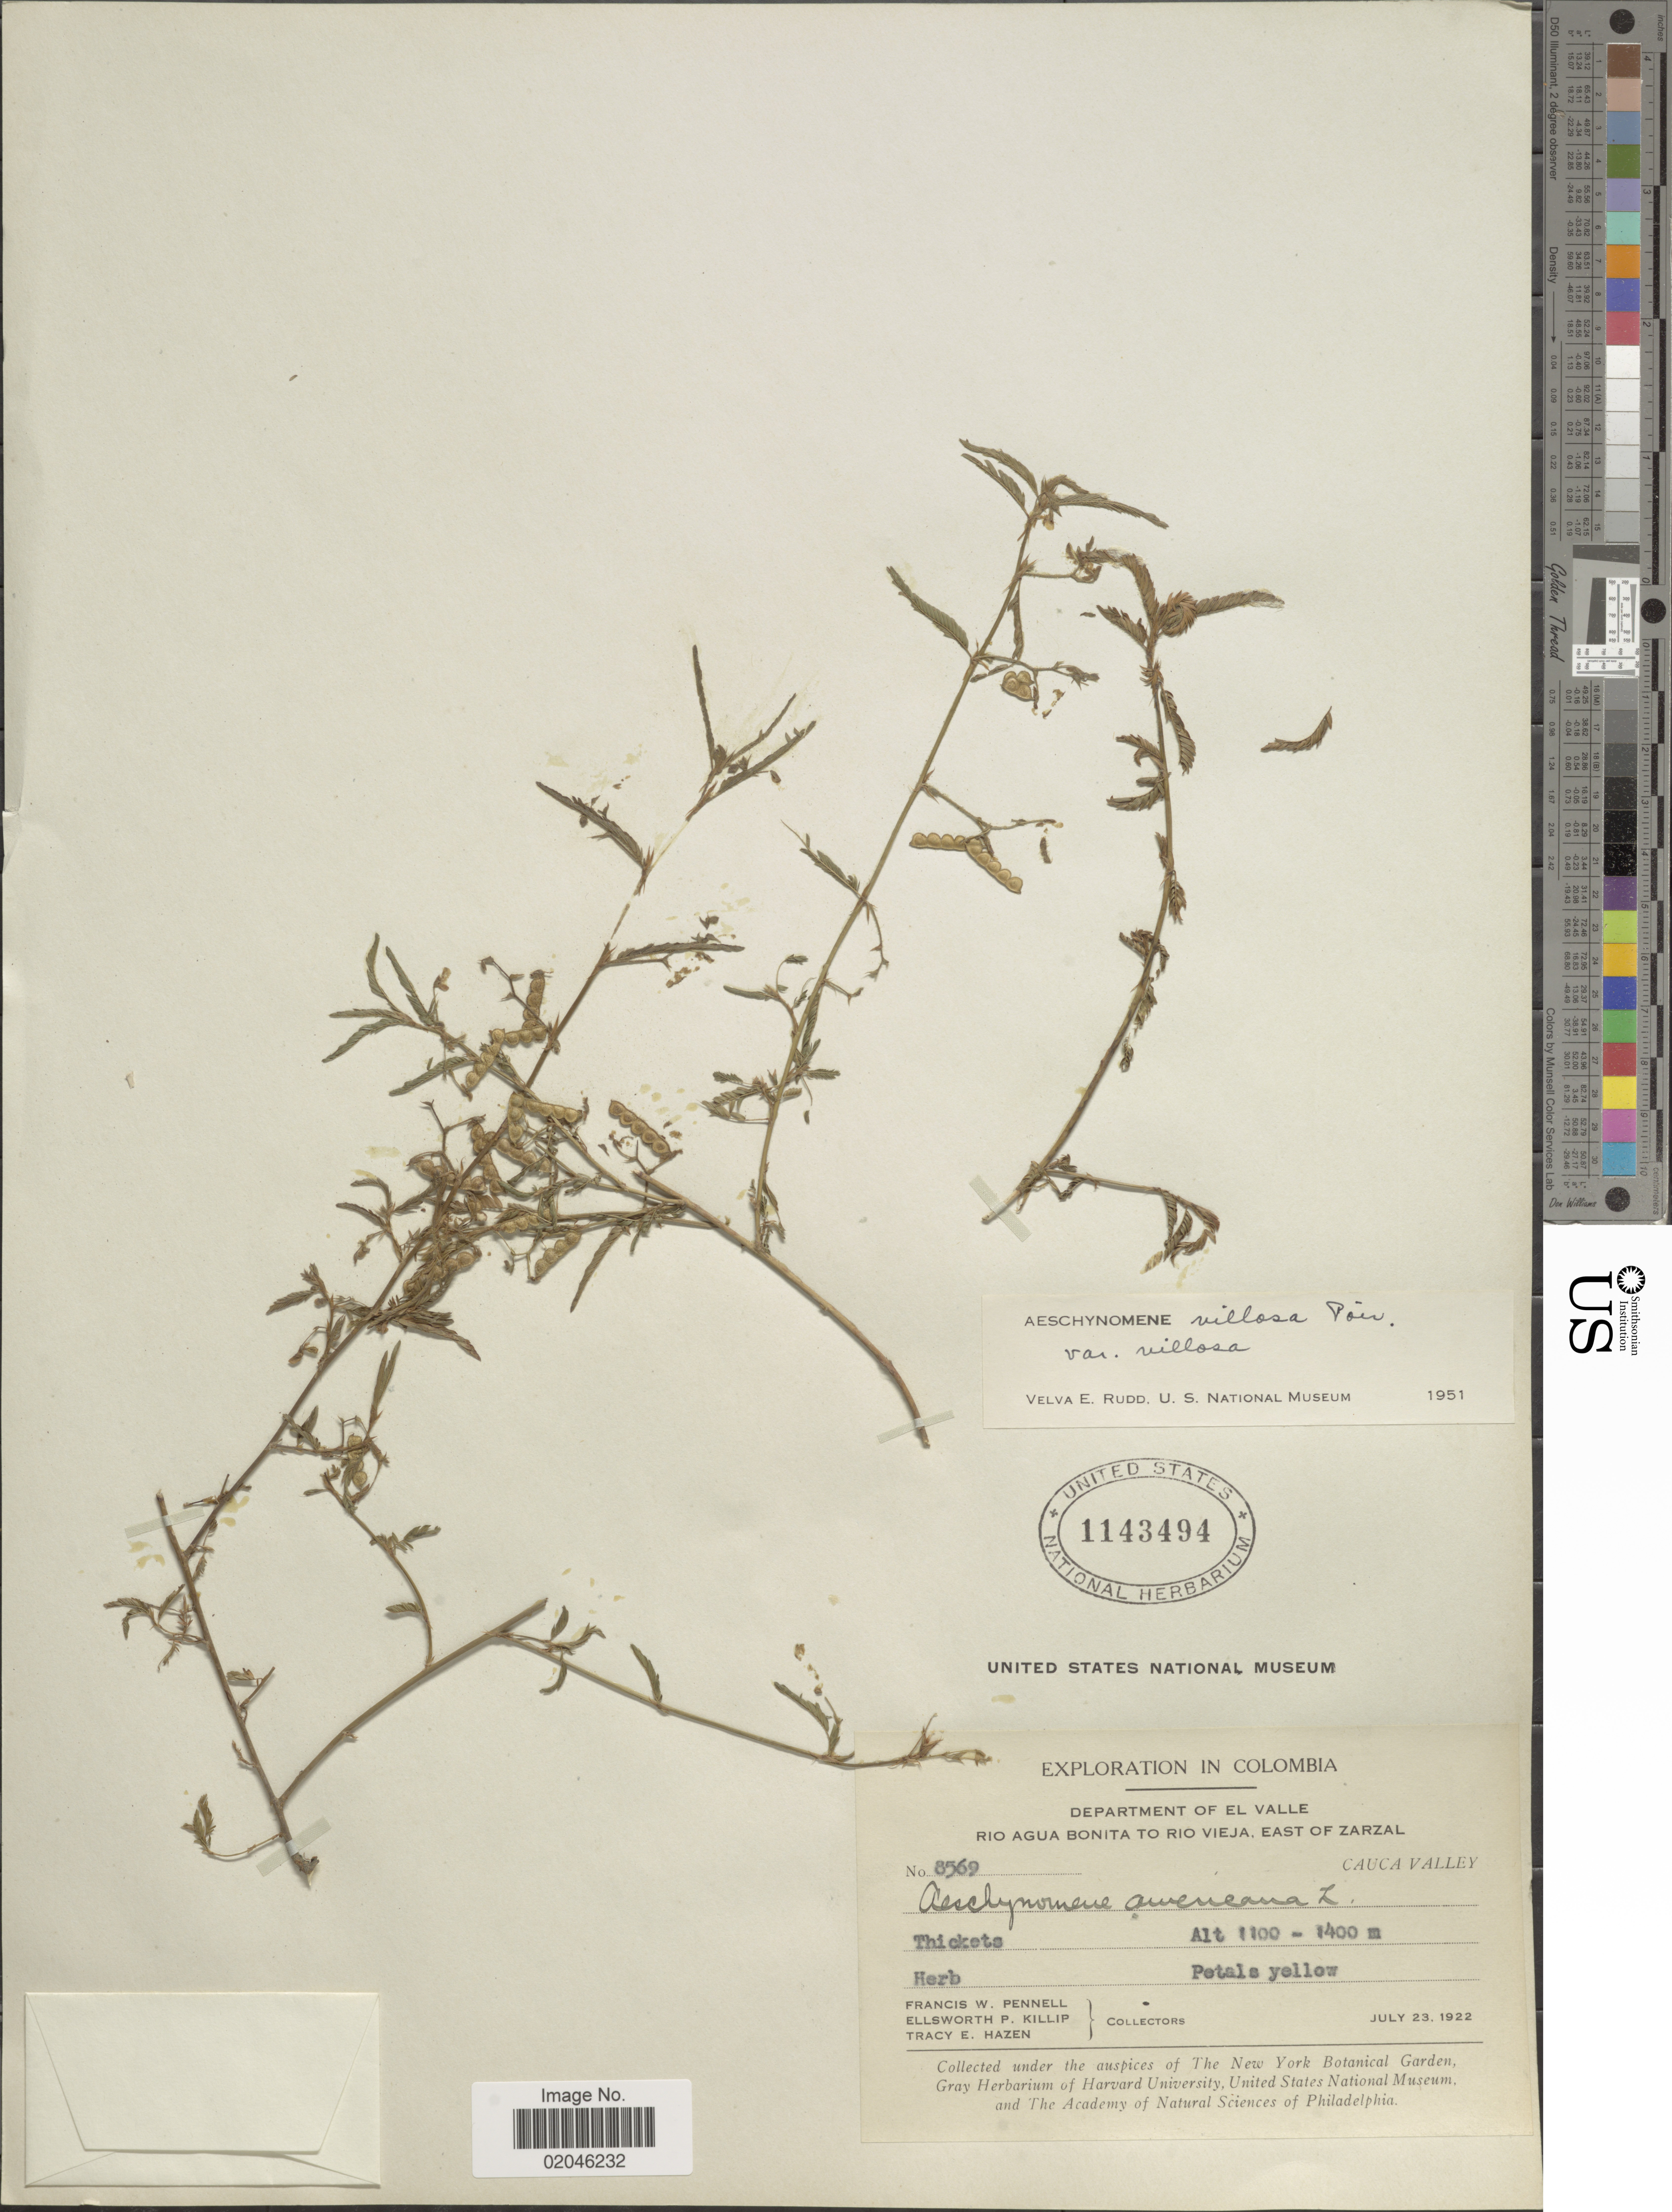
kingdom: Plantae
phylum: Tracheophyta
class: Magnoliopsida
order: Fabales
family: Fabaceae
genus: Aeschynomene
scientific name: Aeschynomene villosa var. villosa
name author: Poir.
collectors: F. W. Pennell, E. P. Killip & T. E. Hazen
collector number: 8569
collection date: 1922-07-23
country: Colombia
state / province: Valle del Cauca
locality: El Valle, Rio Agua Bonita to Rio Vieja, east of Zarzal, Cauca Valley.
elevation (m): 1100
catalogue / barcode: US 1143494